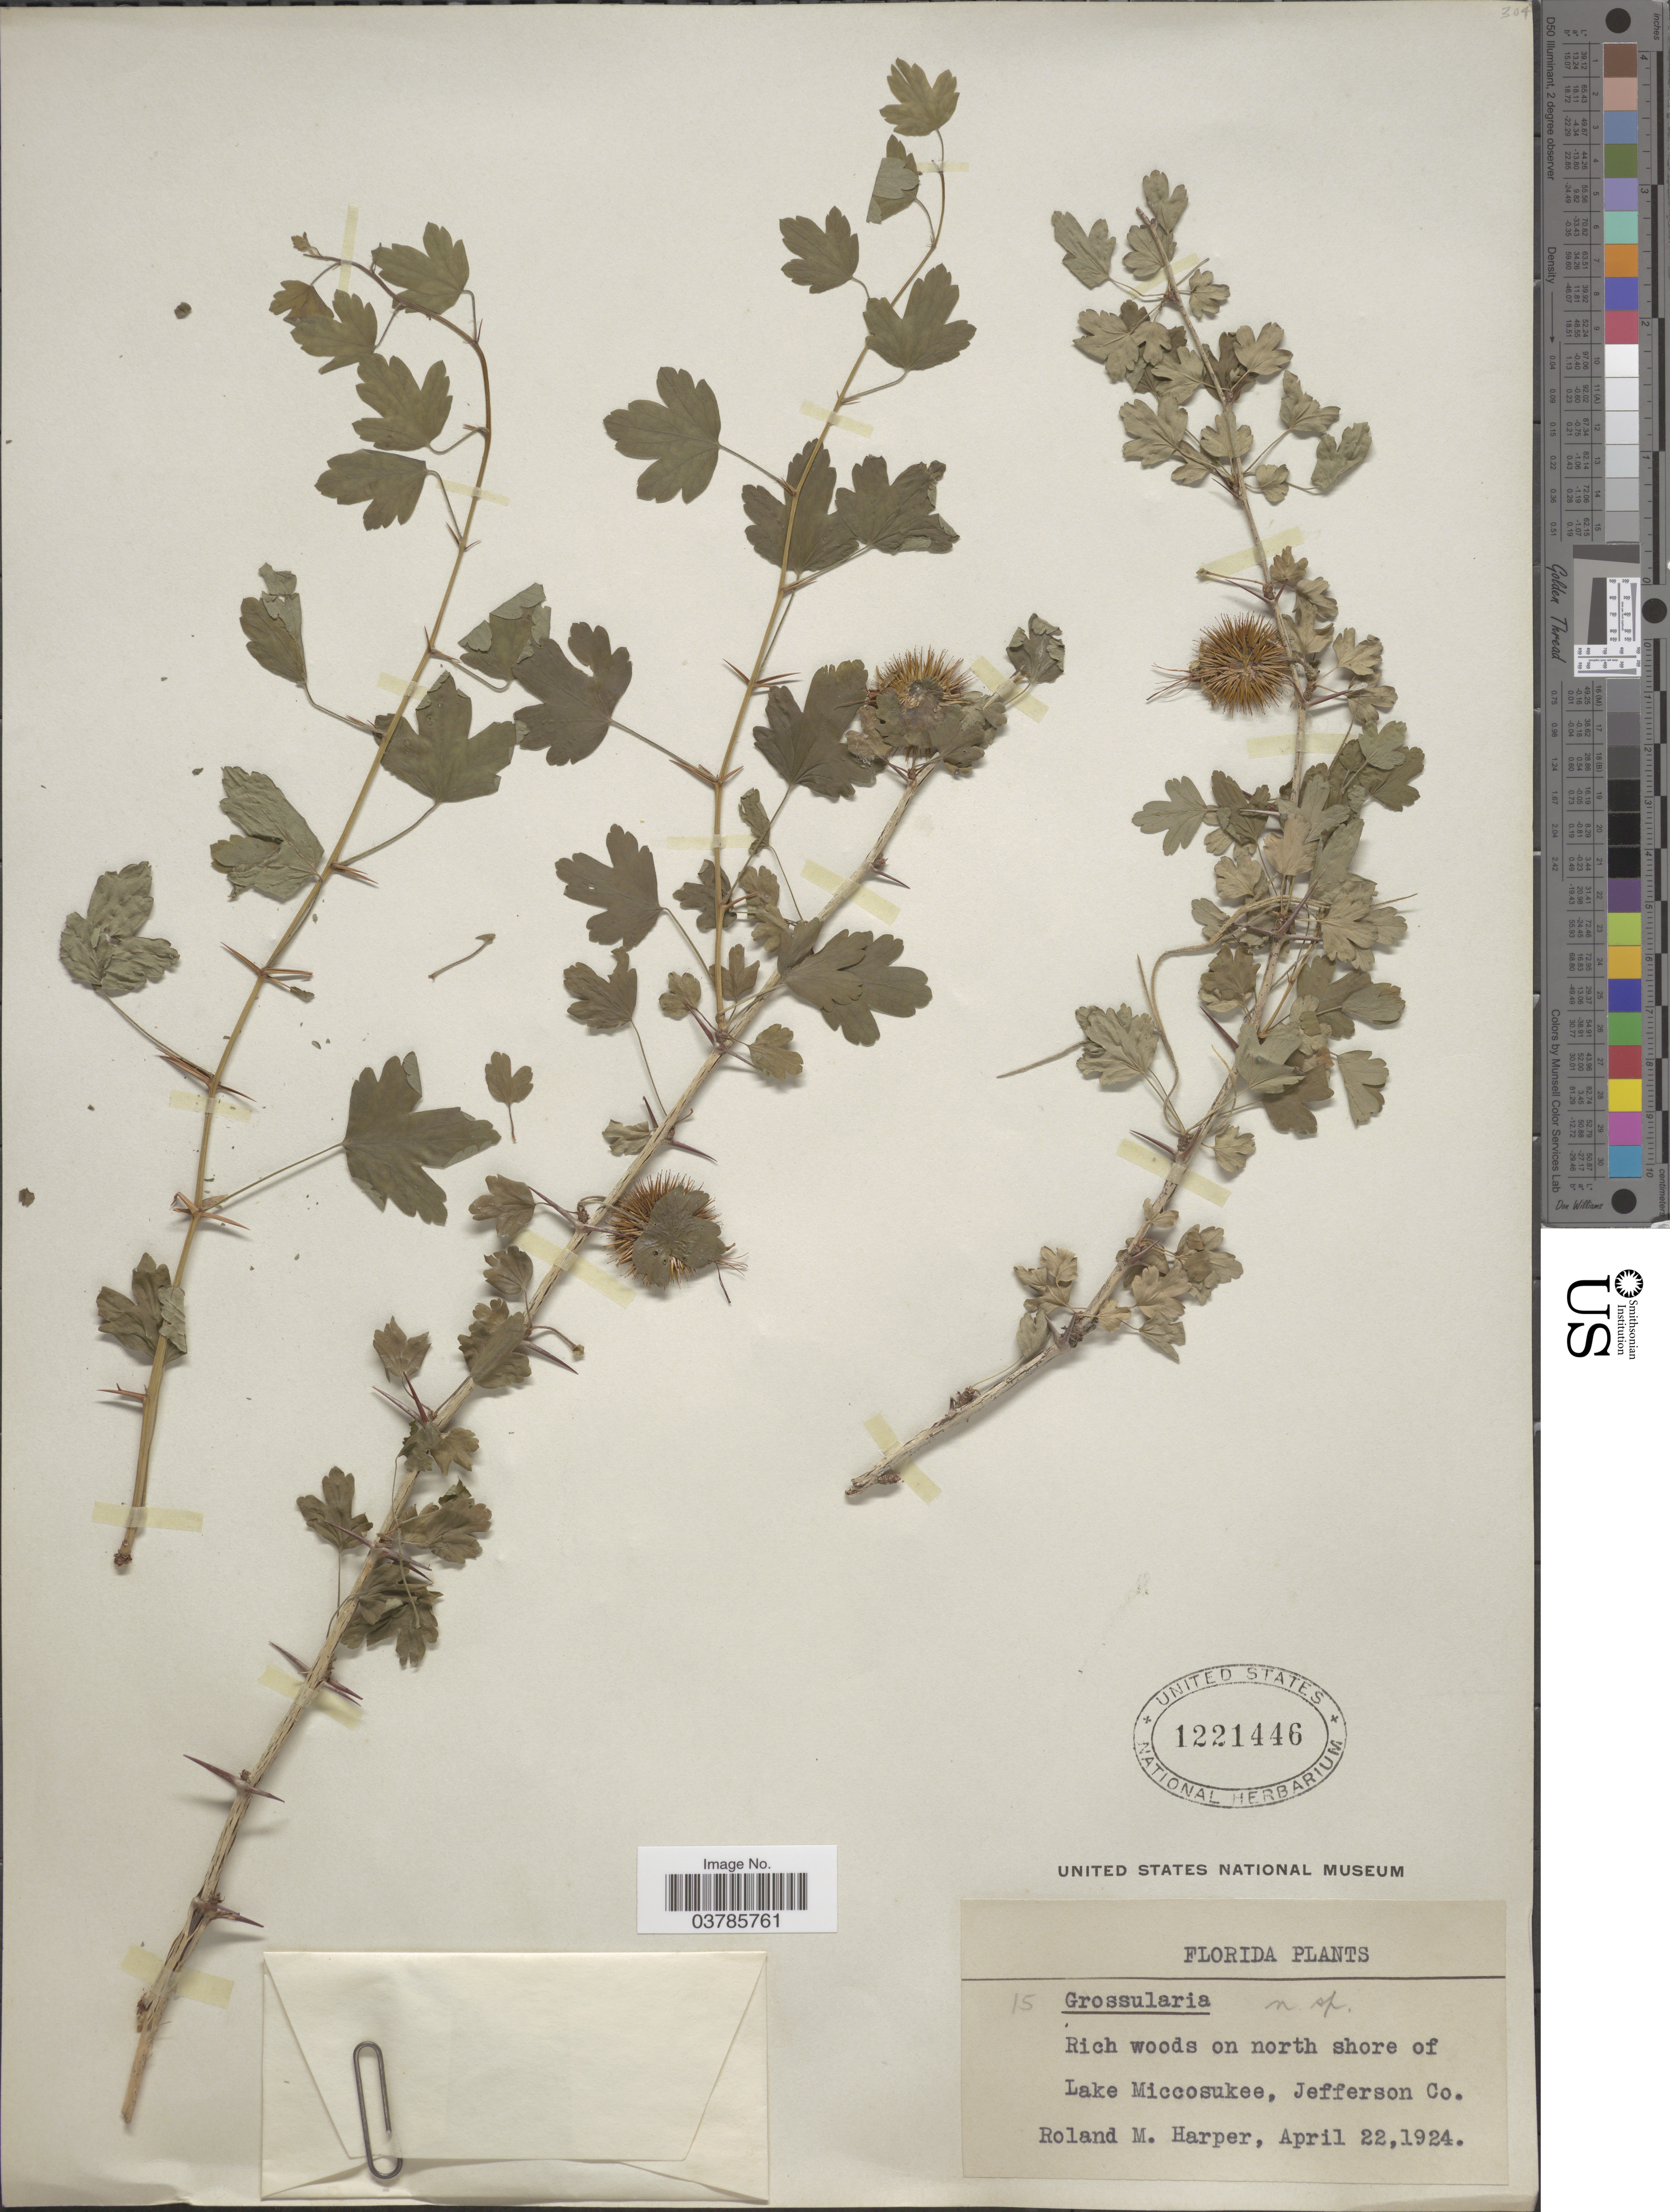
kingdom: Plantae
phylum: Tracheophyta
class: Magnoliopsida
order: Saxifragales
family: Grossulariaceae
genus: Ribes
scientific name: Ribes echinellum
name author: (Coville) Rehder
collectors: R. M. Harper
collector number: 15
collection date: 1924-04-22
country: United States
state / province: Florida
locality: Rich woods on north shore of Lake Miccosukee, Jefferson Co.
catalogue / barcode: US 1221446